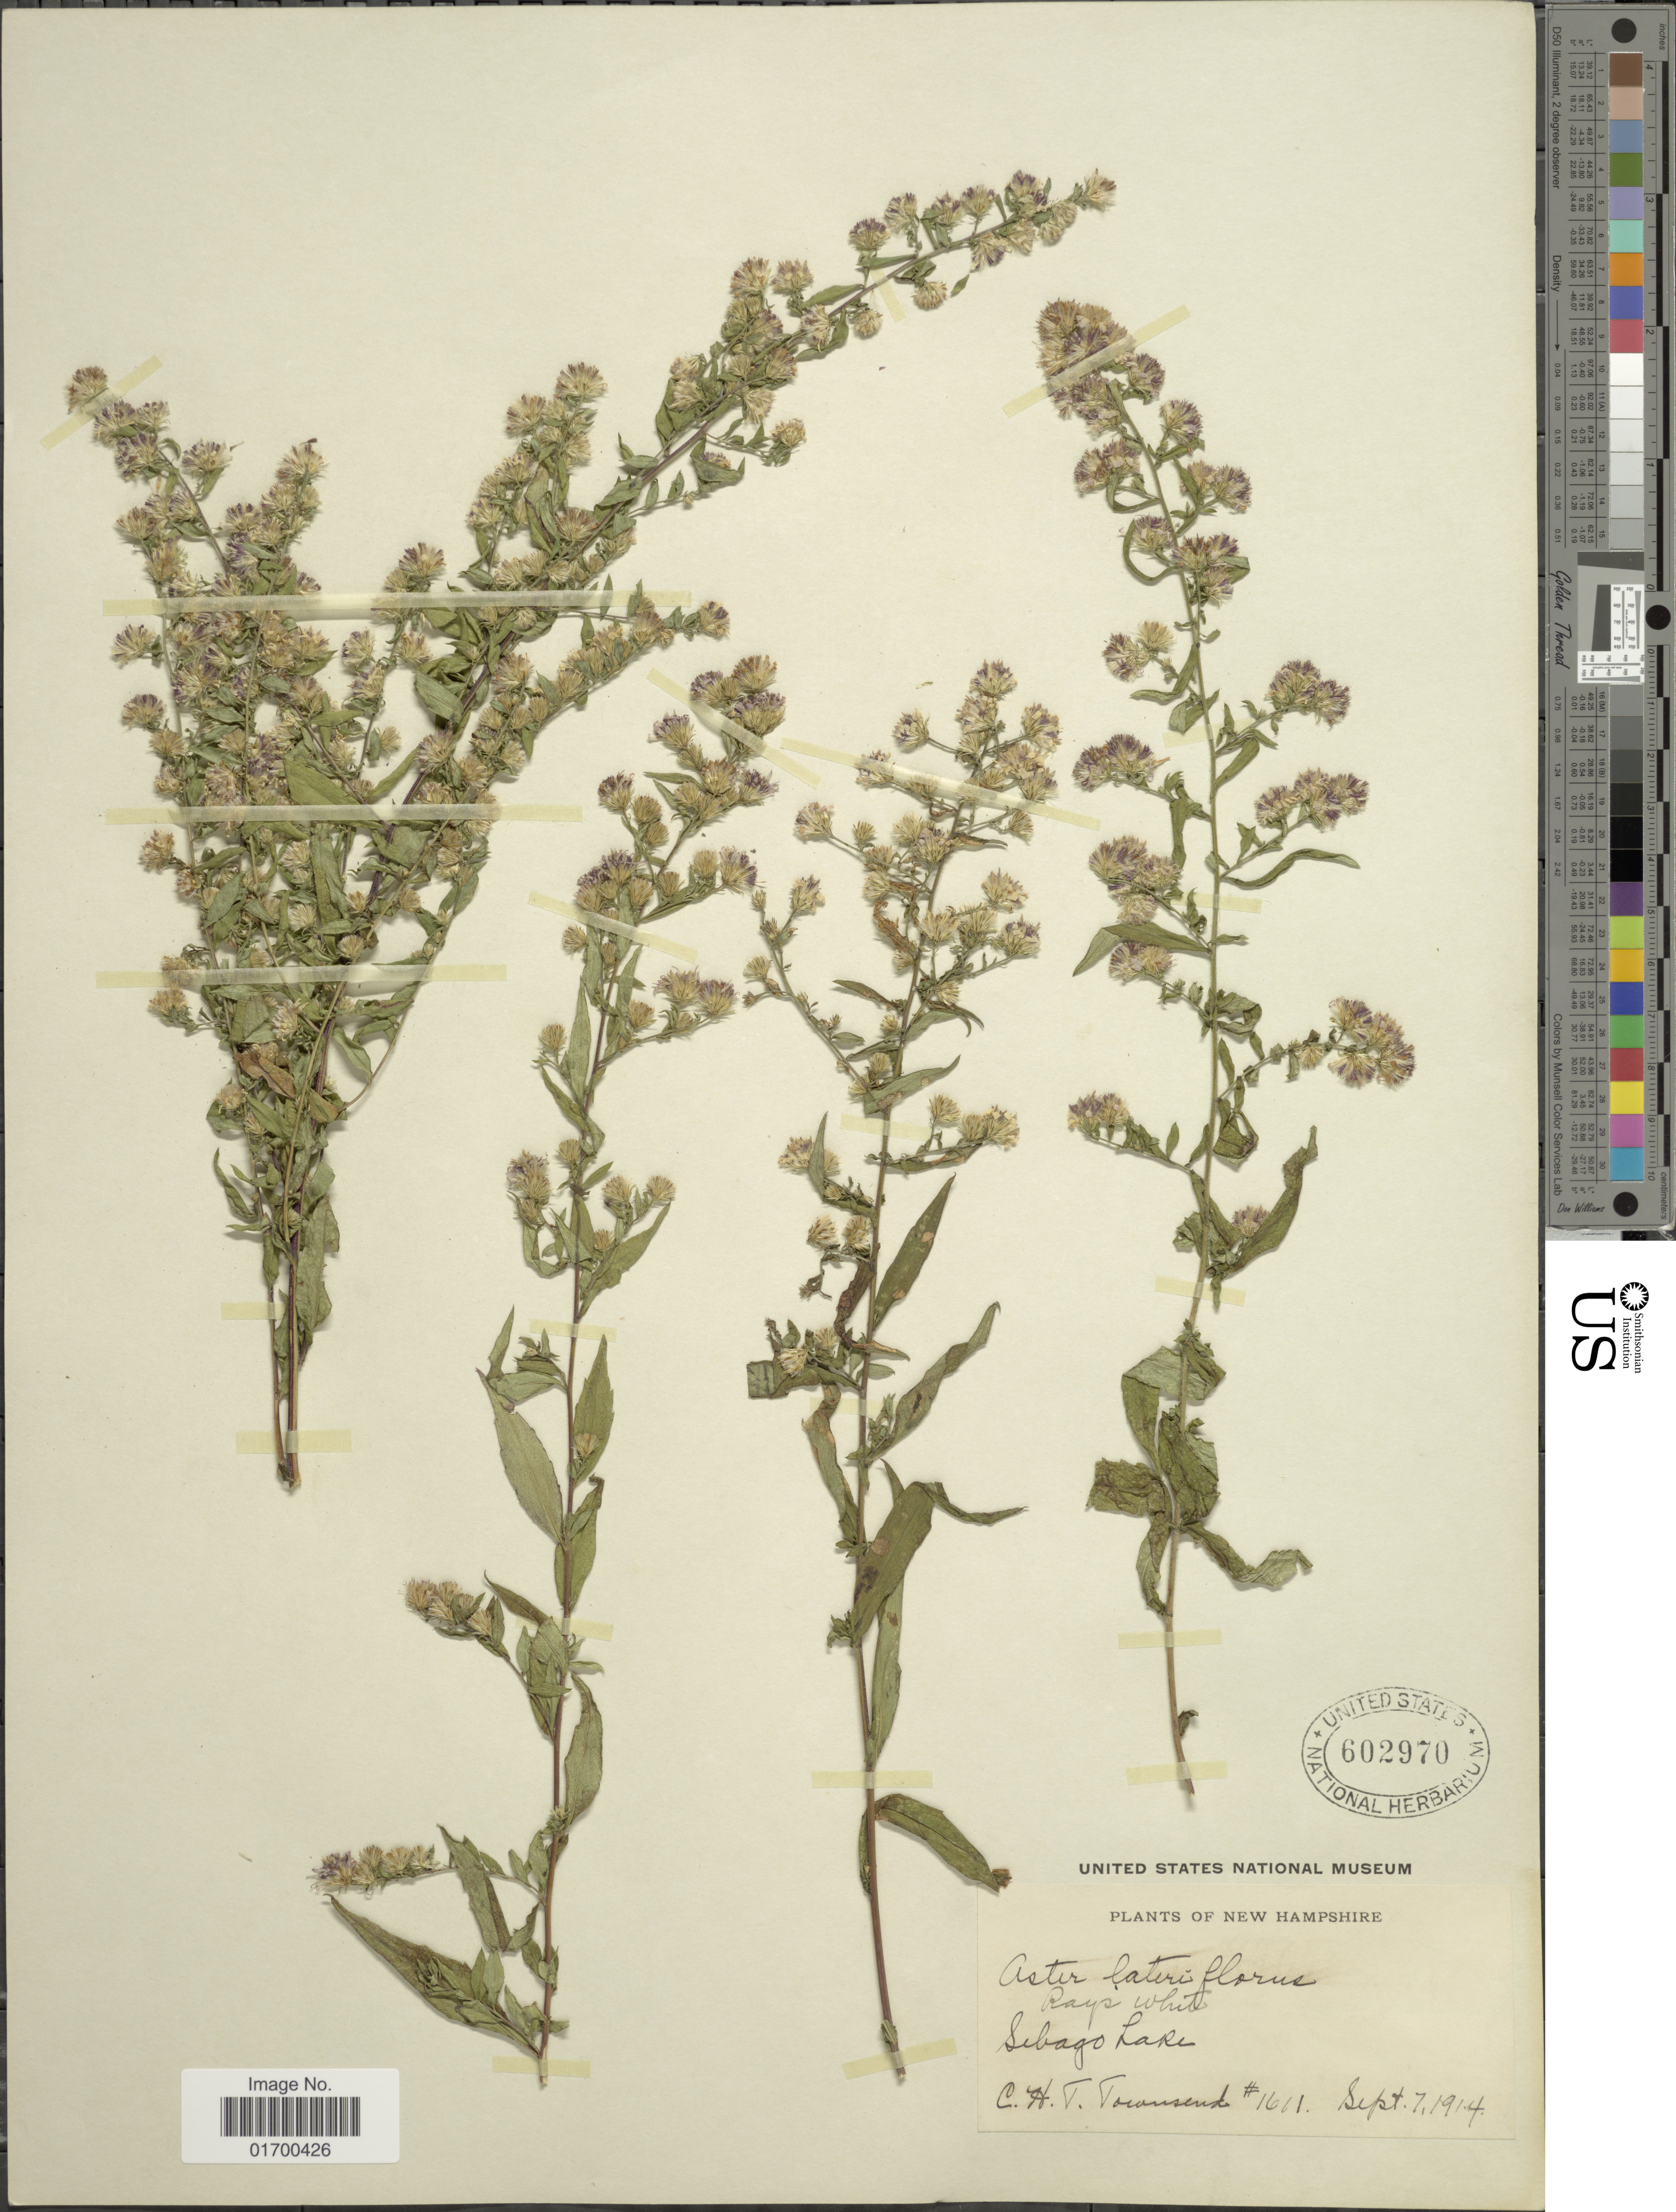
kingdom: Plantae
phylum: Tracheophyta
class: Magnoliopsida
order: Asterales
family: Asteraceae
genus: Symphyotrichum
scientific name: Symphyotrichum lateriflorum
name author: (L.) Á. Löve & D. Löve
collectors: C. H. T. Townsend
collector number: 1661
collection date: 1914-09-07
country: United States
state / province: New Hampshire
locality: Sebago Lake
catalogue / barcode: US 602970